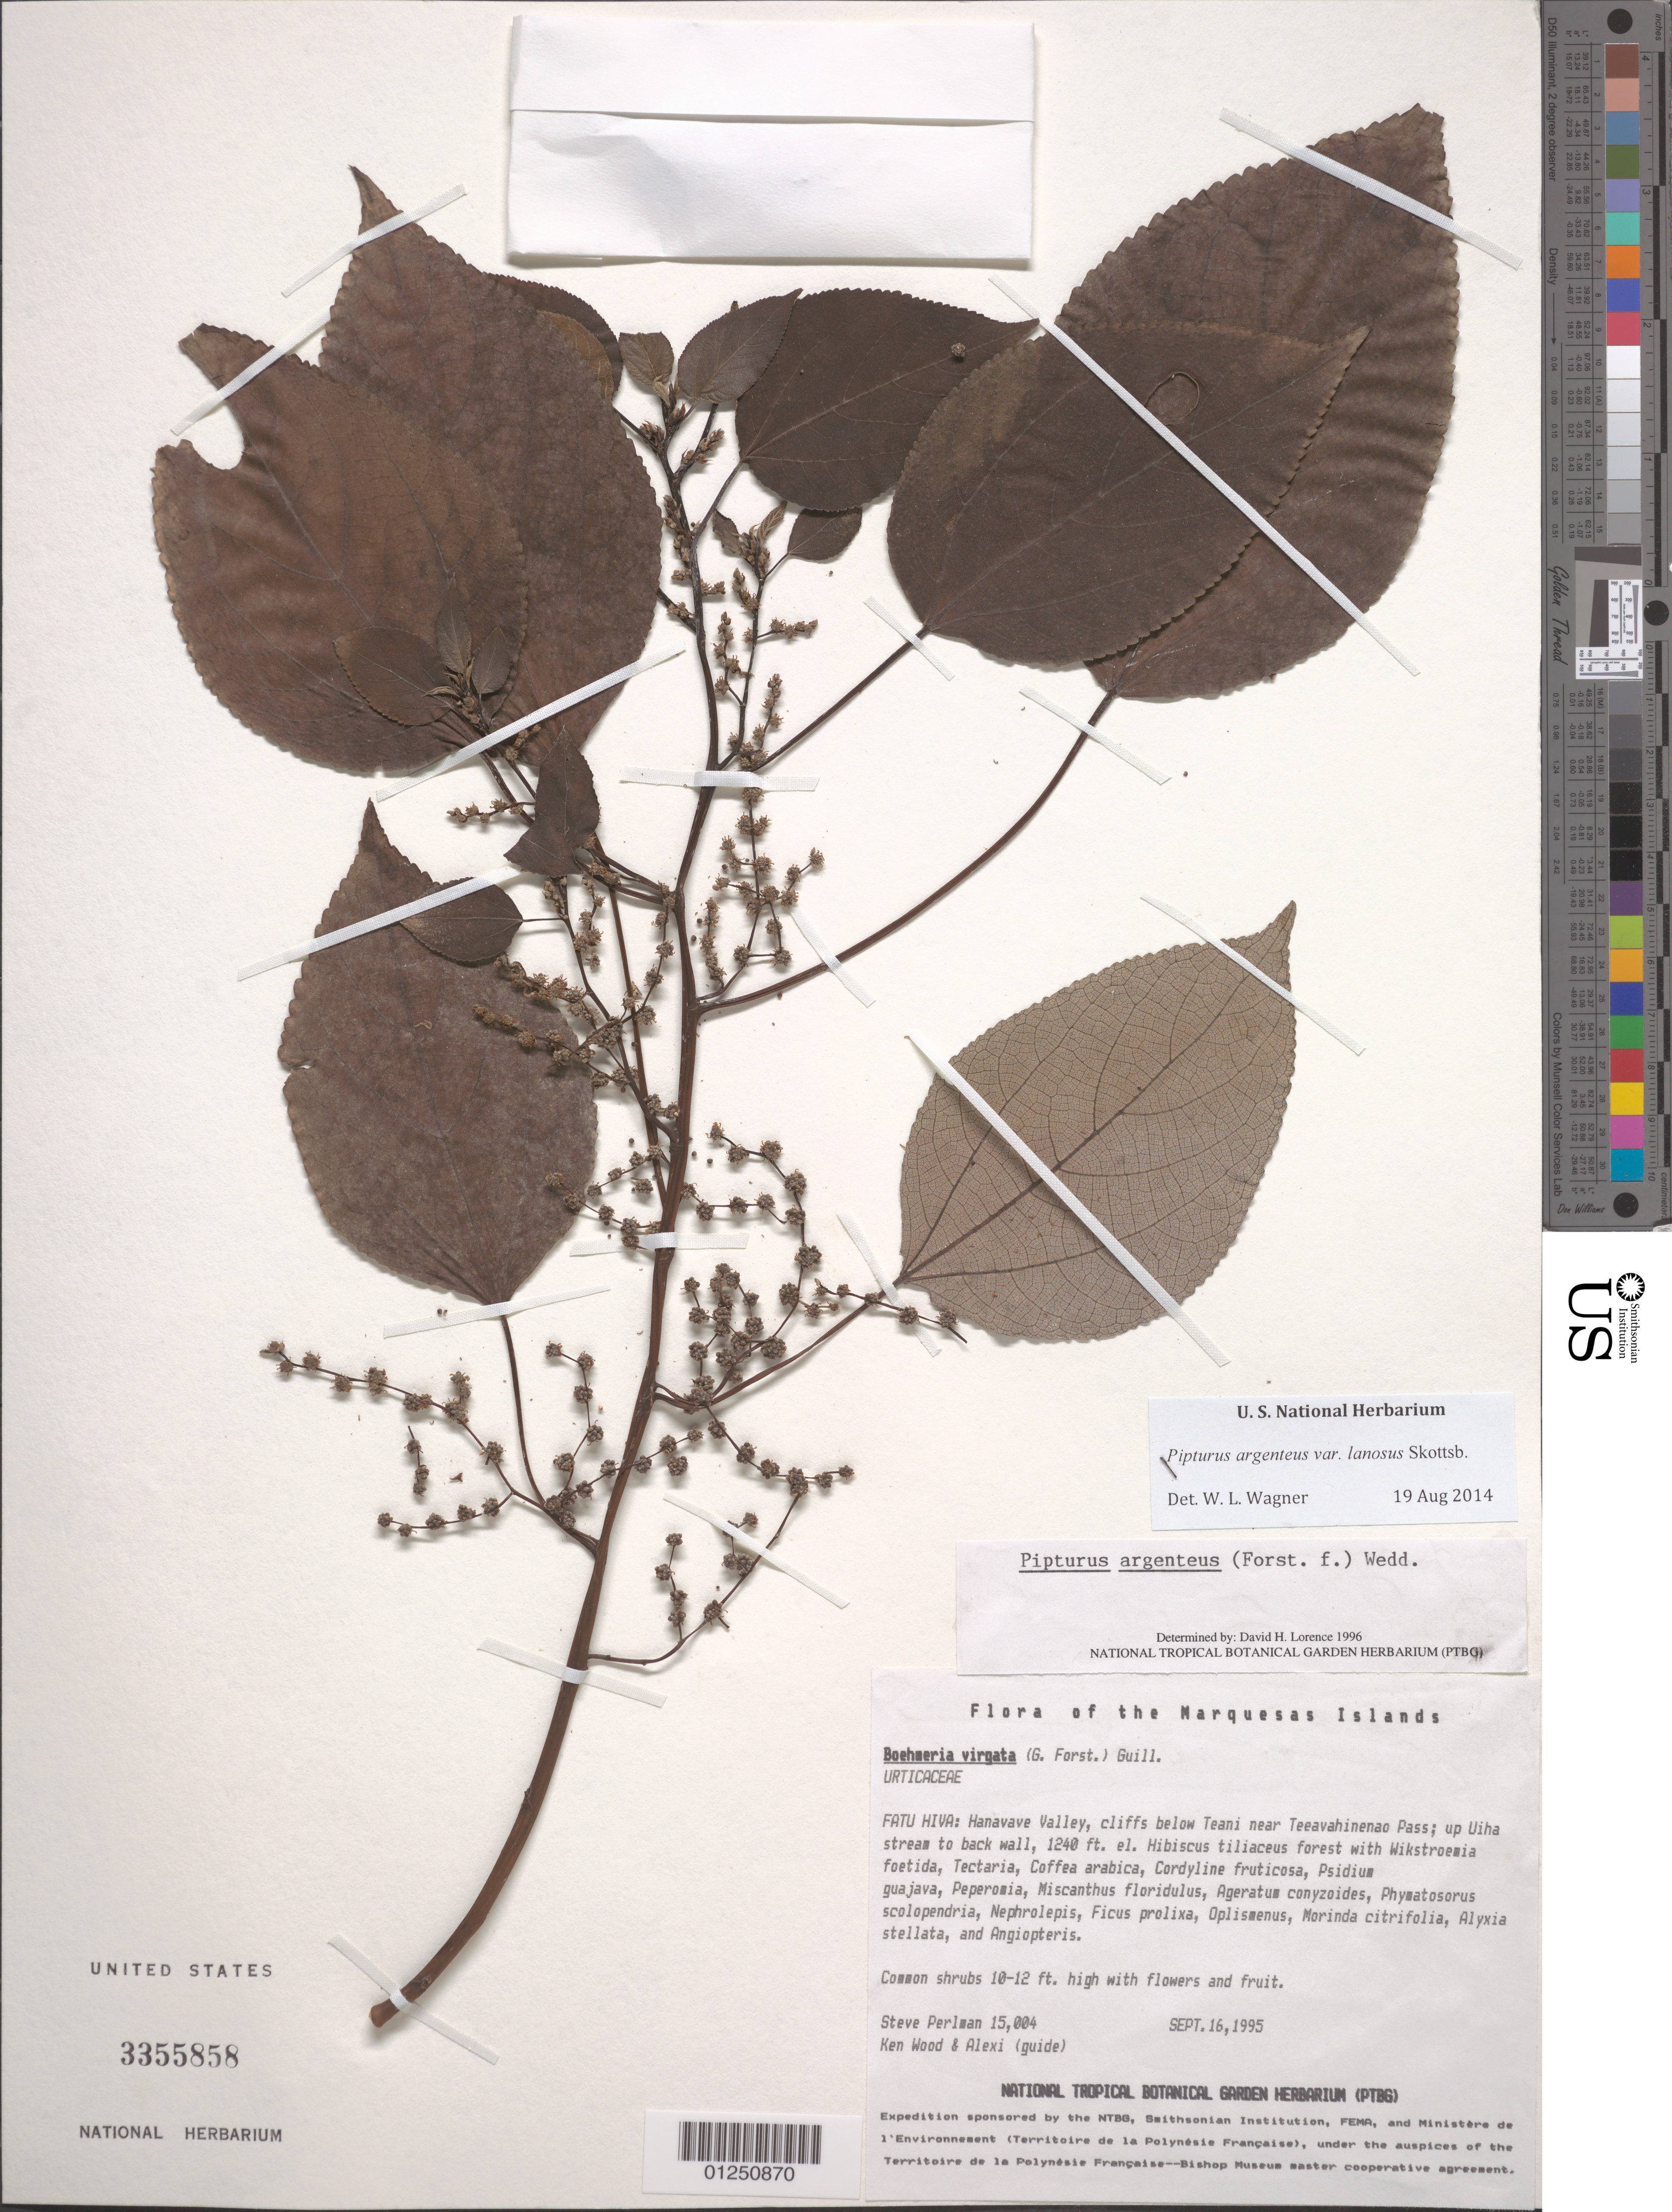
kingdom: Plantae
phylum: Tracheophyta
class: Magnoliopsida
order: Rosales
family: Urticaceae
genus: Pipturus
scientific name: Pipturus argenteus var. lanosus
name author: Schott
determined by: Lorence, David H., (PTBG), National Tropical Botanical Garden (UNITED STATES)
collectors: S. P. Perlman, K. R. Wood & A. (guide)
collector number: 15004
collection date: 1995-09-16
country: French Polynesia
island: Fatu Hiva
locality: Hanavave Valley, cliffs below Teani, near Teeavahinenao Pass, up Uiha stream to back wall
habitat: In Hibiscus tiliaceus forest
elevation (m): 378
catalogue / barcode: US 3355858